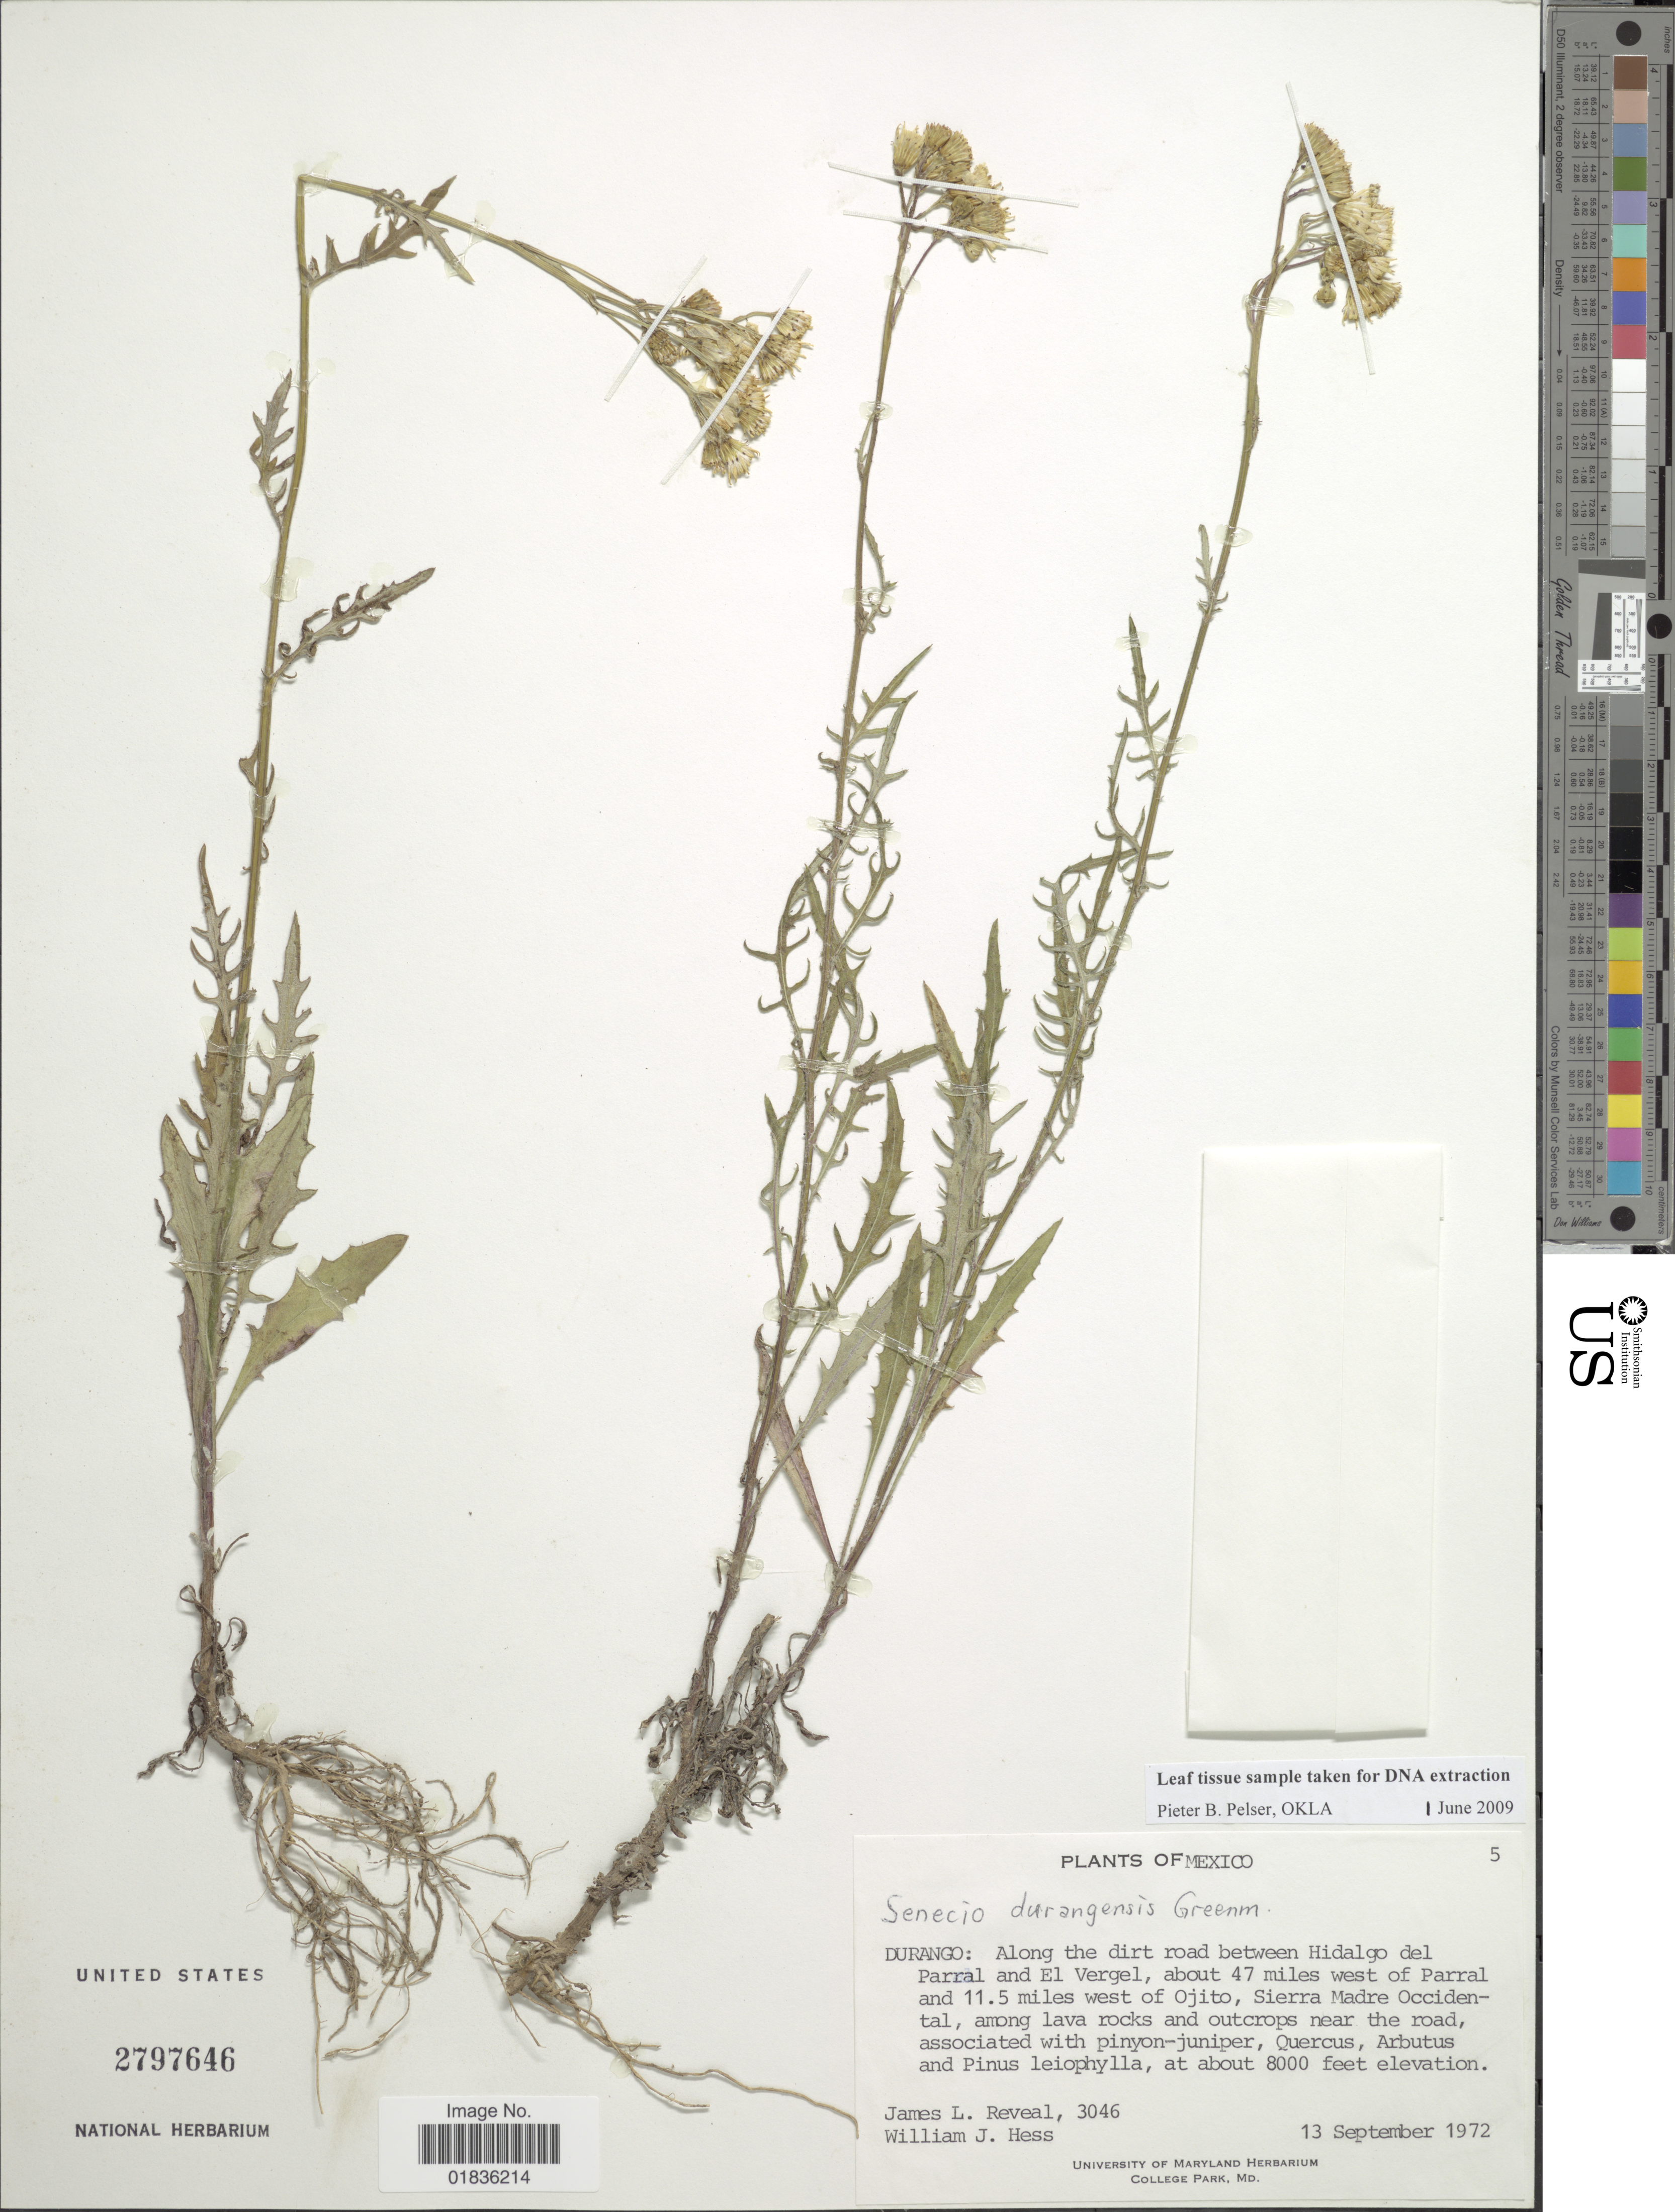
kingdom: Plantae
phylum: Tracheophyta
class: Magnoliopsida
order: Asterales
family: Asteraceae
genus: Senecio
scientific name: Senecio durangensis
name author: Greenm.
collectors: J. L. Reveal & W. Hess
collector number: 3046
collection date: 1972-09-13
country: Mexico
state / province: Durango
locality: Along the dirt road between Hidalgo del Parral and El Vergel, about 47 miles west of Parral and 11.5 miles west of Ojito, Sierra Madre Occidental, among lava rocks and outcrops near the road.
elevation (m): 2438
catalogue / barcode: US 2797646